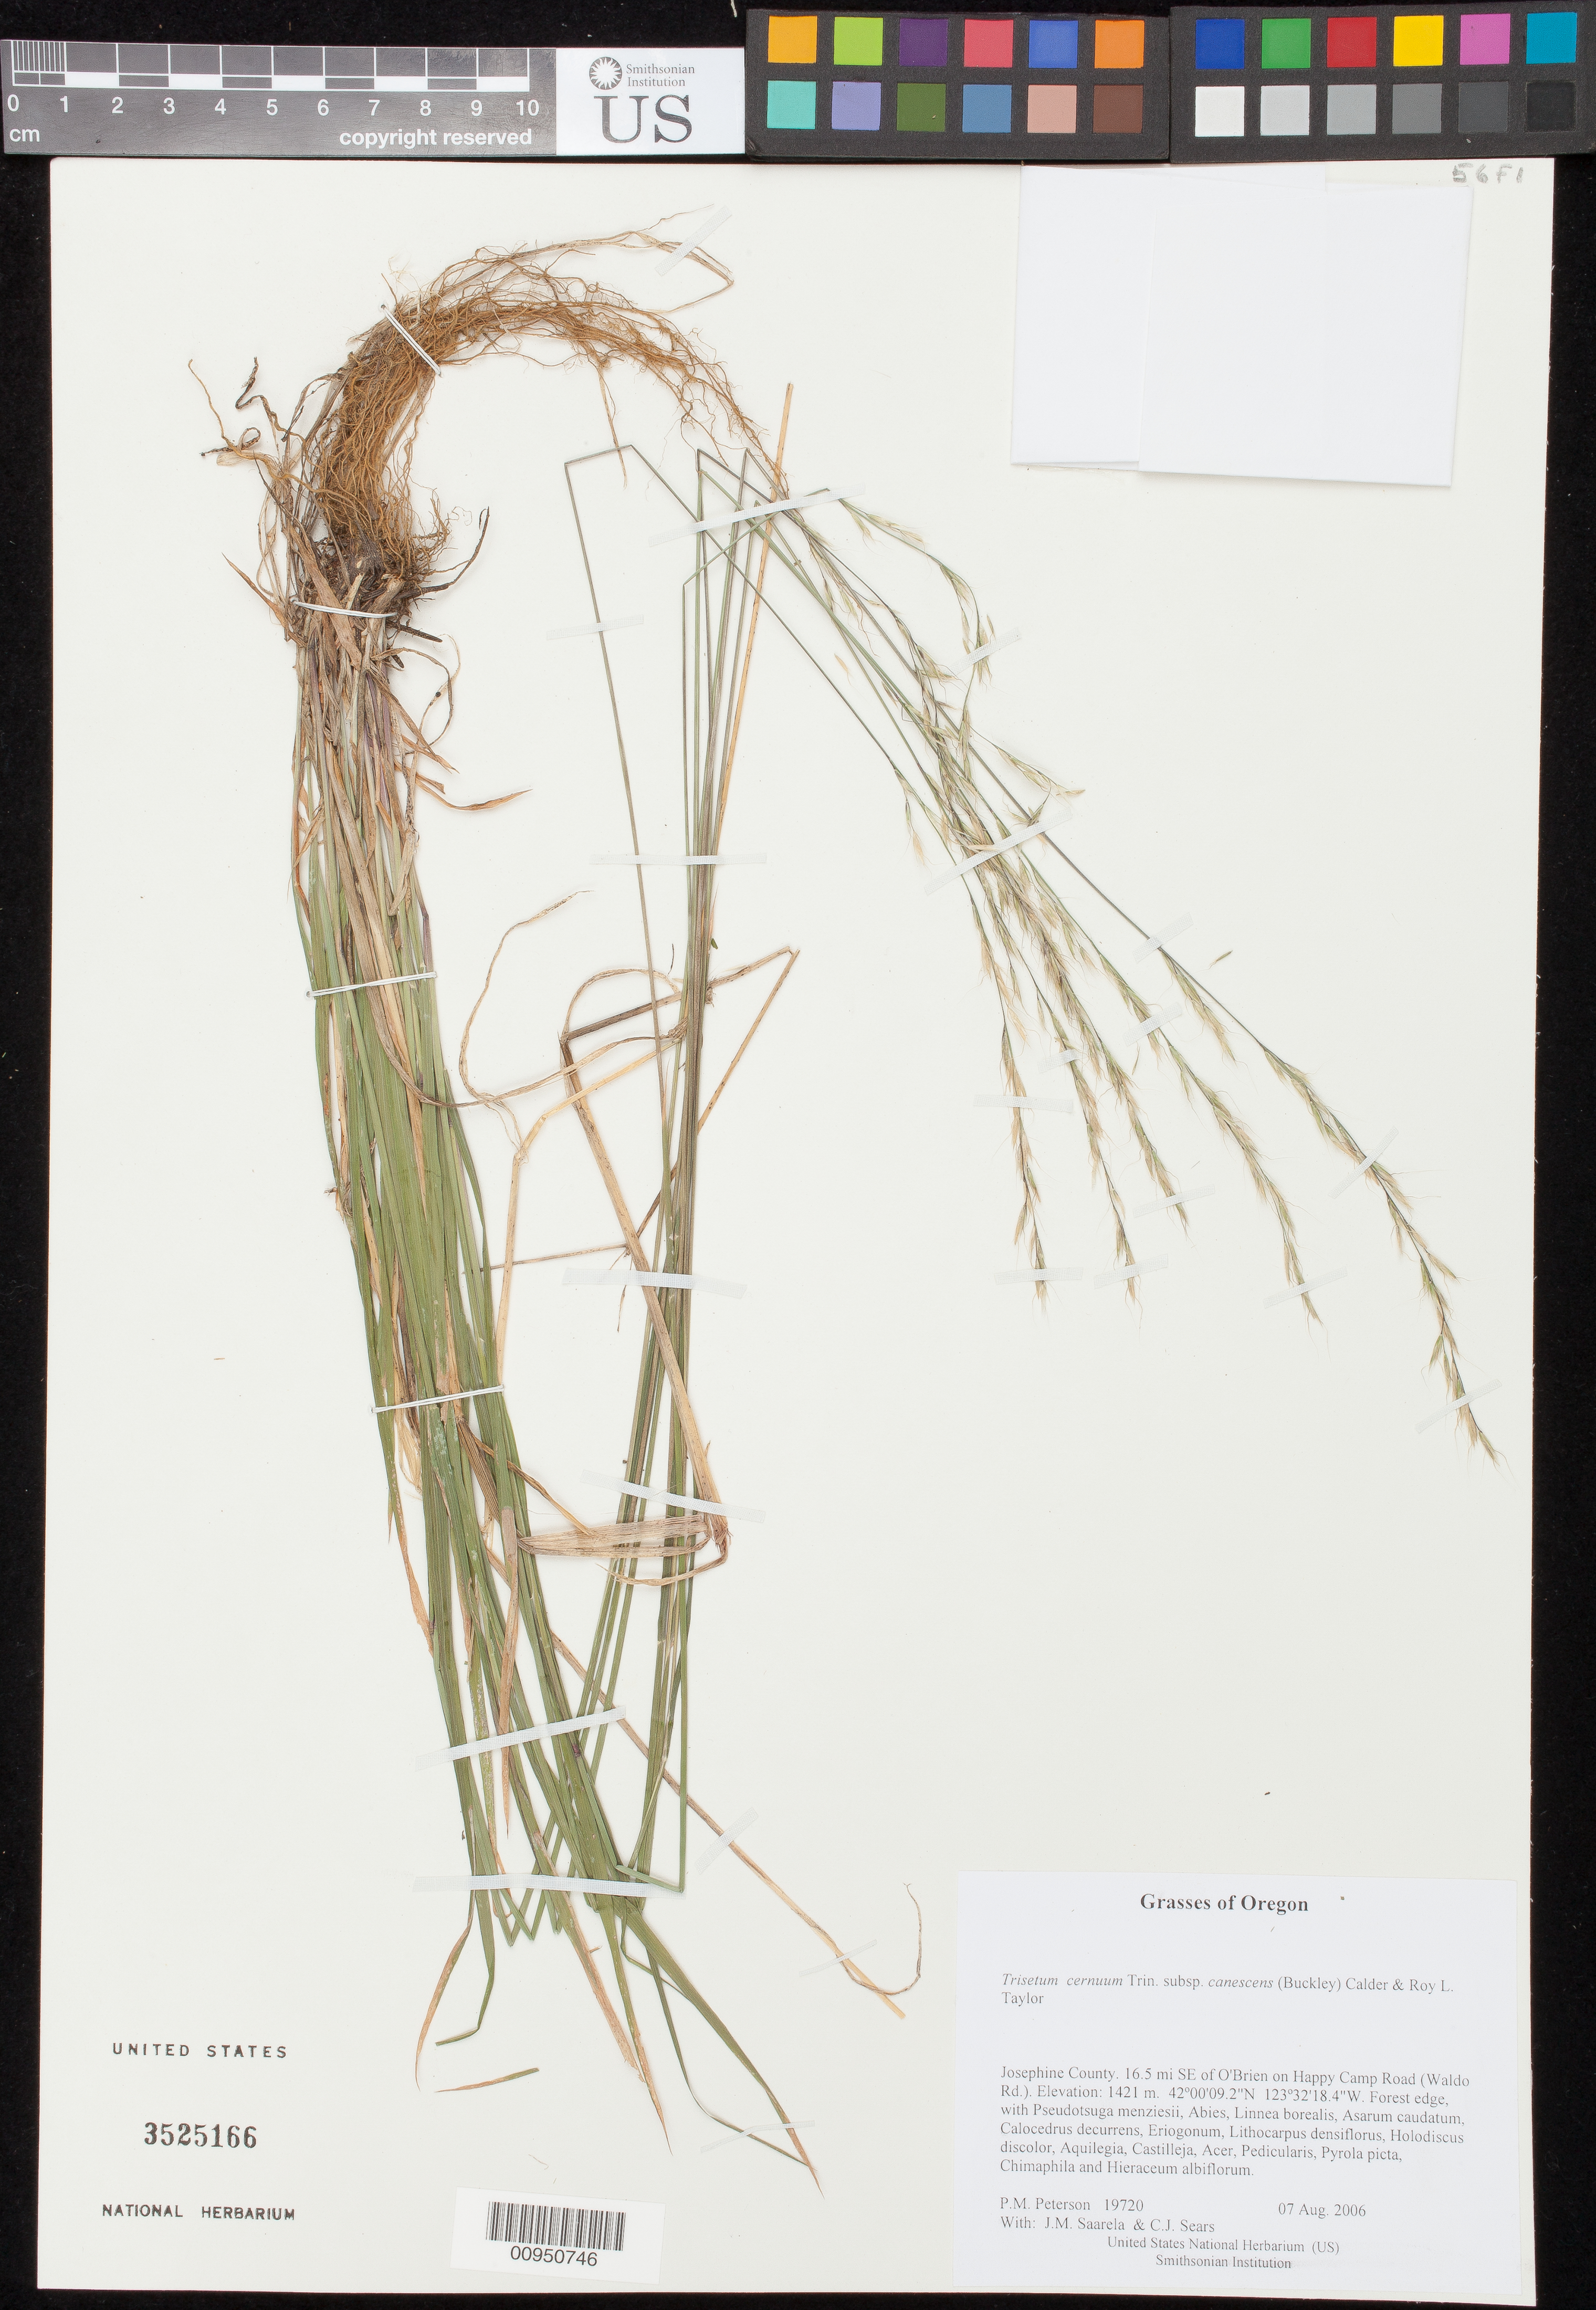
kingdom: Plantae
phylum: Tracheophyta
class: Liliopsida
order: Poales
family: Poaceae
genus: Graphephorum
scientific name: Graphephorum canescens ined.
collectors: P. M. Peterson, J. Saarela & C. Sears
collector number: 19720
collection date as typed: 07 Aug 2006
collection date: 2006-08-07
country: United States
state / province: Oregon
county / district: Josephine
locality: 16.5 mi SE of O'Brien on Happy Camp Road (Waldo Rd.).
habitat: Forest edge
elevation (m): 1421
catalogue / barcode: US 3525166